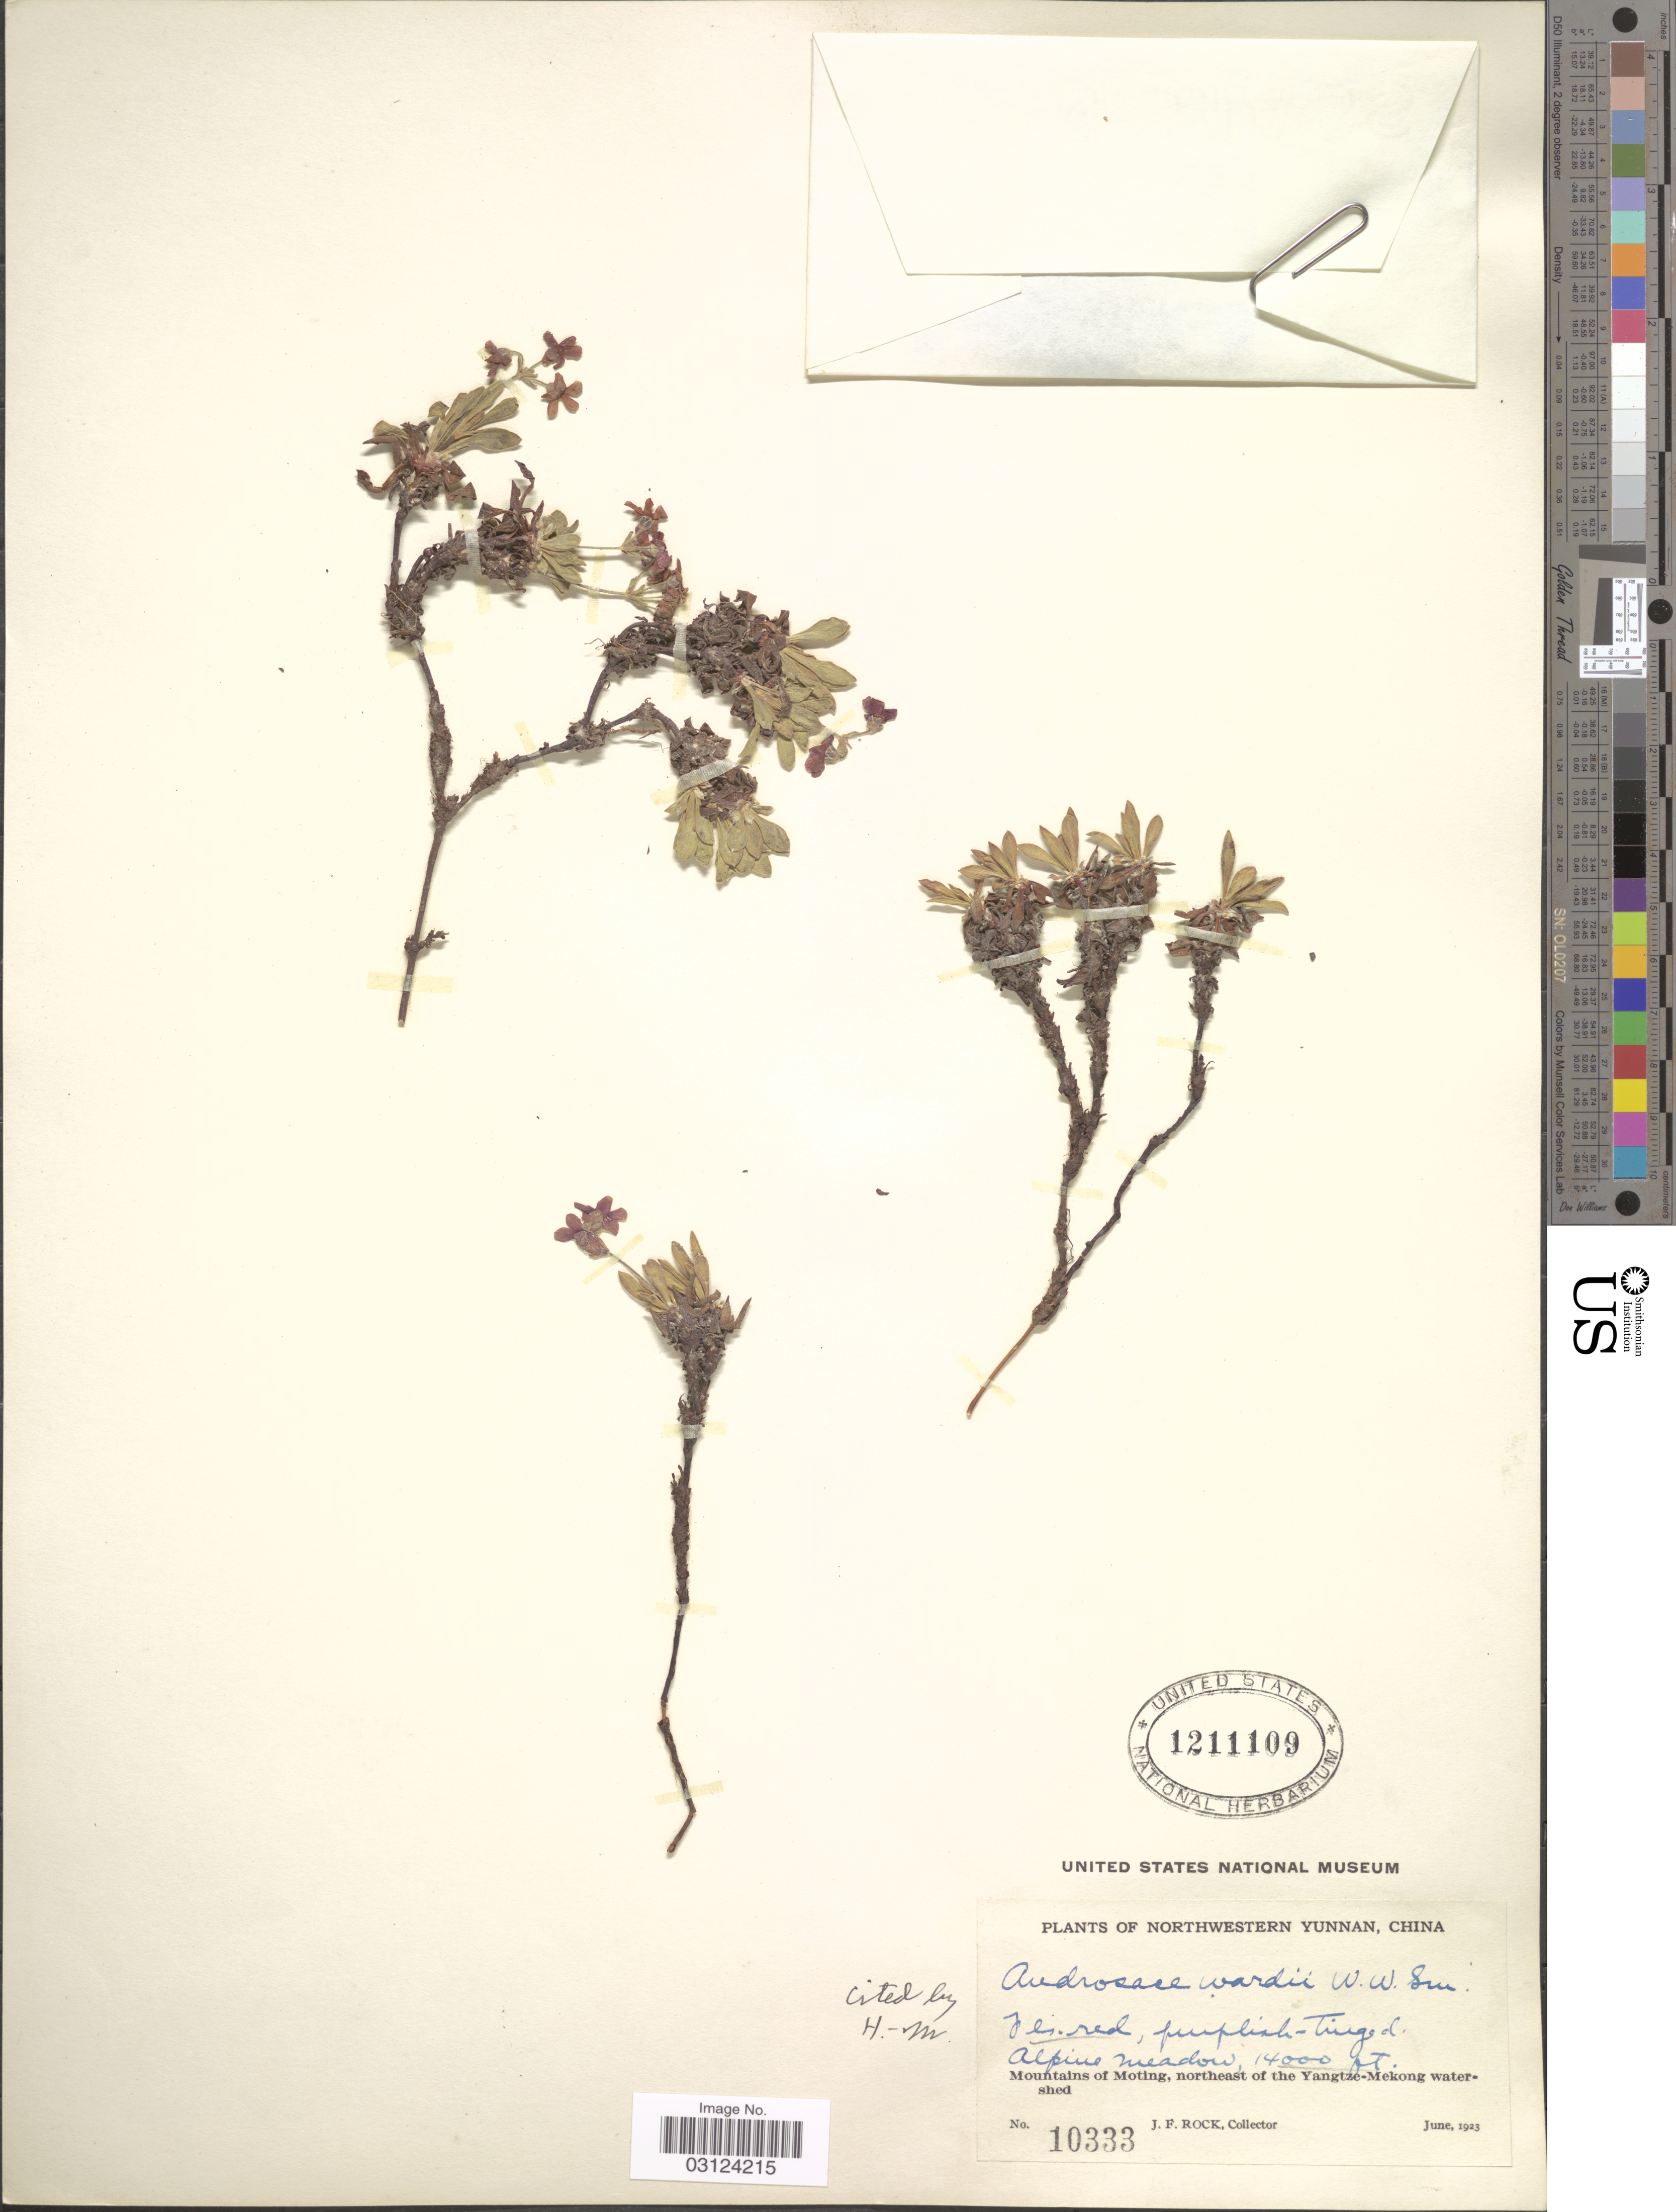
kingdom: Plantae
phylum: Tracheophyta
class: Magnoliopsida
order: Ericales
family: Primulaceae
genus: Androsace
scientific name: Androsace wardii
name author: W.W. Sm.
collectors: J. Rock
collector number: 10333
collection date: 1923-06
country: China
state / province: Yunnan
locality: Northwestern Yunnan, Mountains of Moting, northeast of the Yangtze-Mekong watershed.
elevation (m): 4267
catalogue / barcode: US 1211109